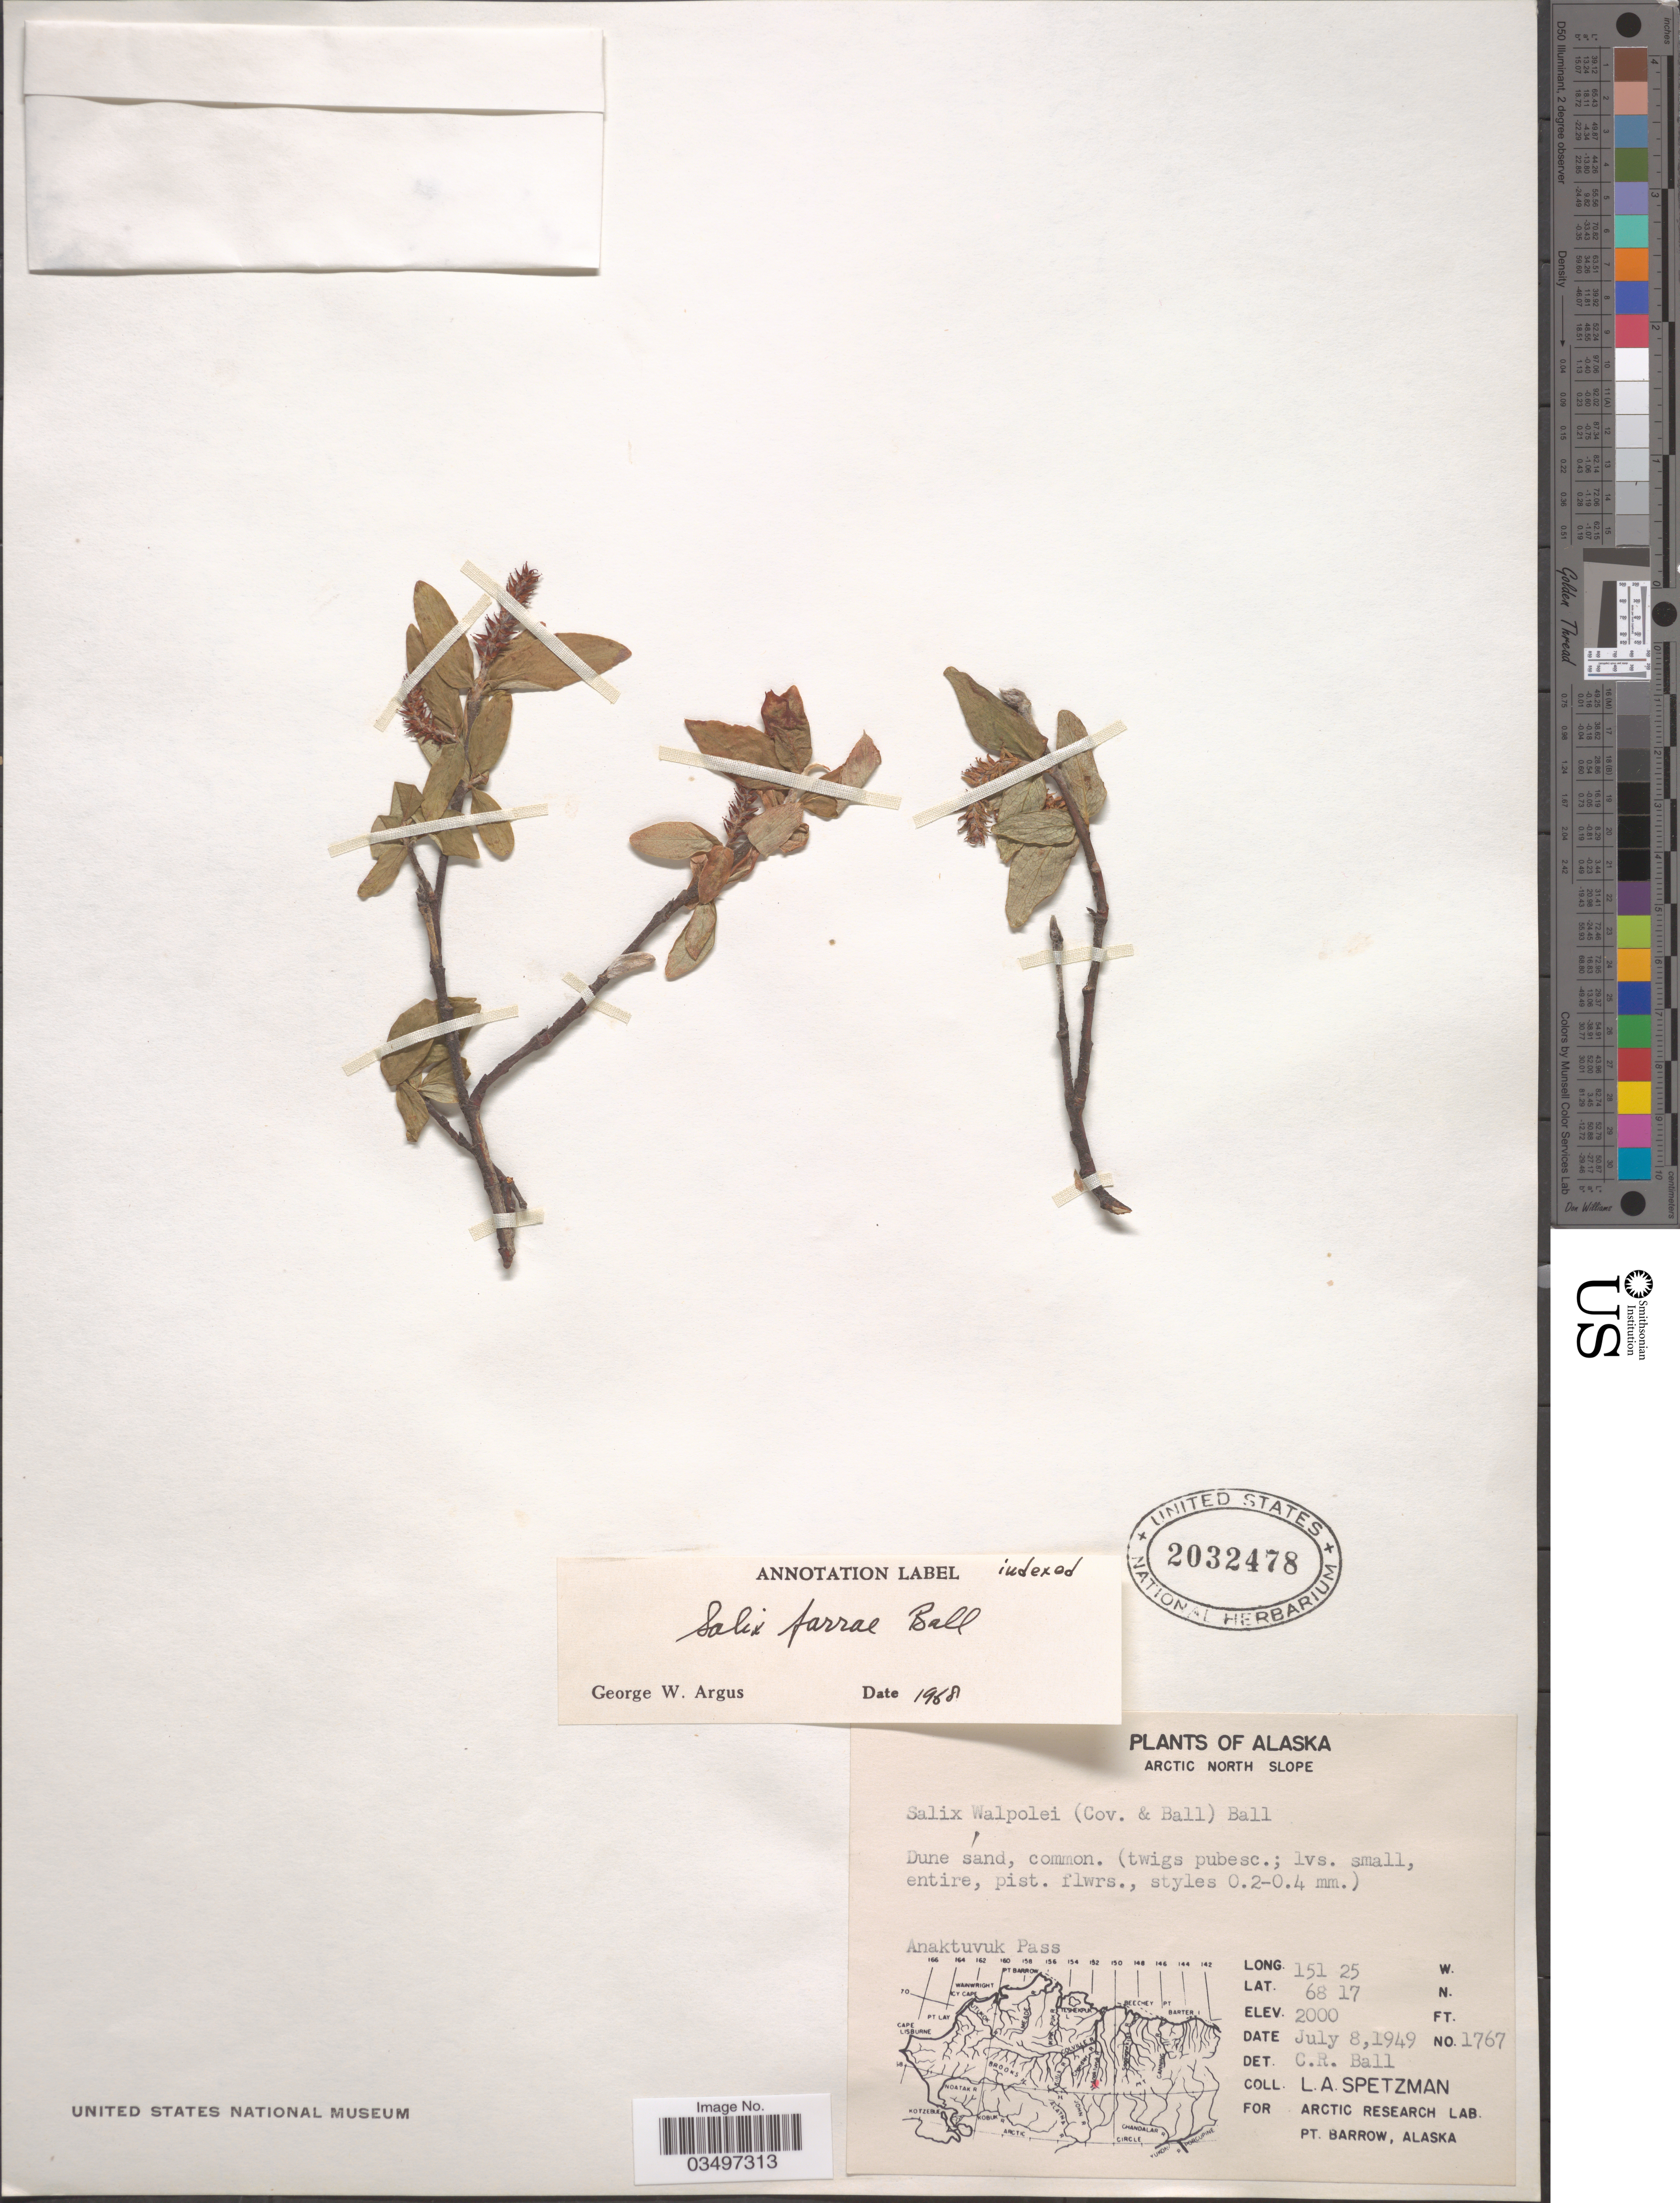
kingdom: Plantae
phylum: Tracheophyta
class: Magnoliopsida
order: Malpighiales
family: Salicaceae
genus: Salix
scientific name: Salix farrae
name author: C.R. Ball in Standl.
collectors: L. Spetzman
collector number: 1767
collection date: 1949-07-08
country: United States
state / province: Alaska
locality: Arctic North Slope. Anaktuvuk Pass.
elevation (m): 610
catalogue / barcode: US 2032478